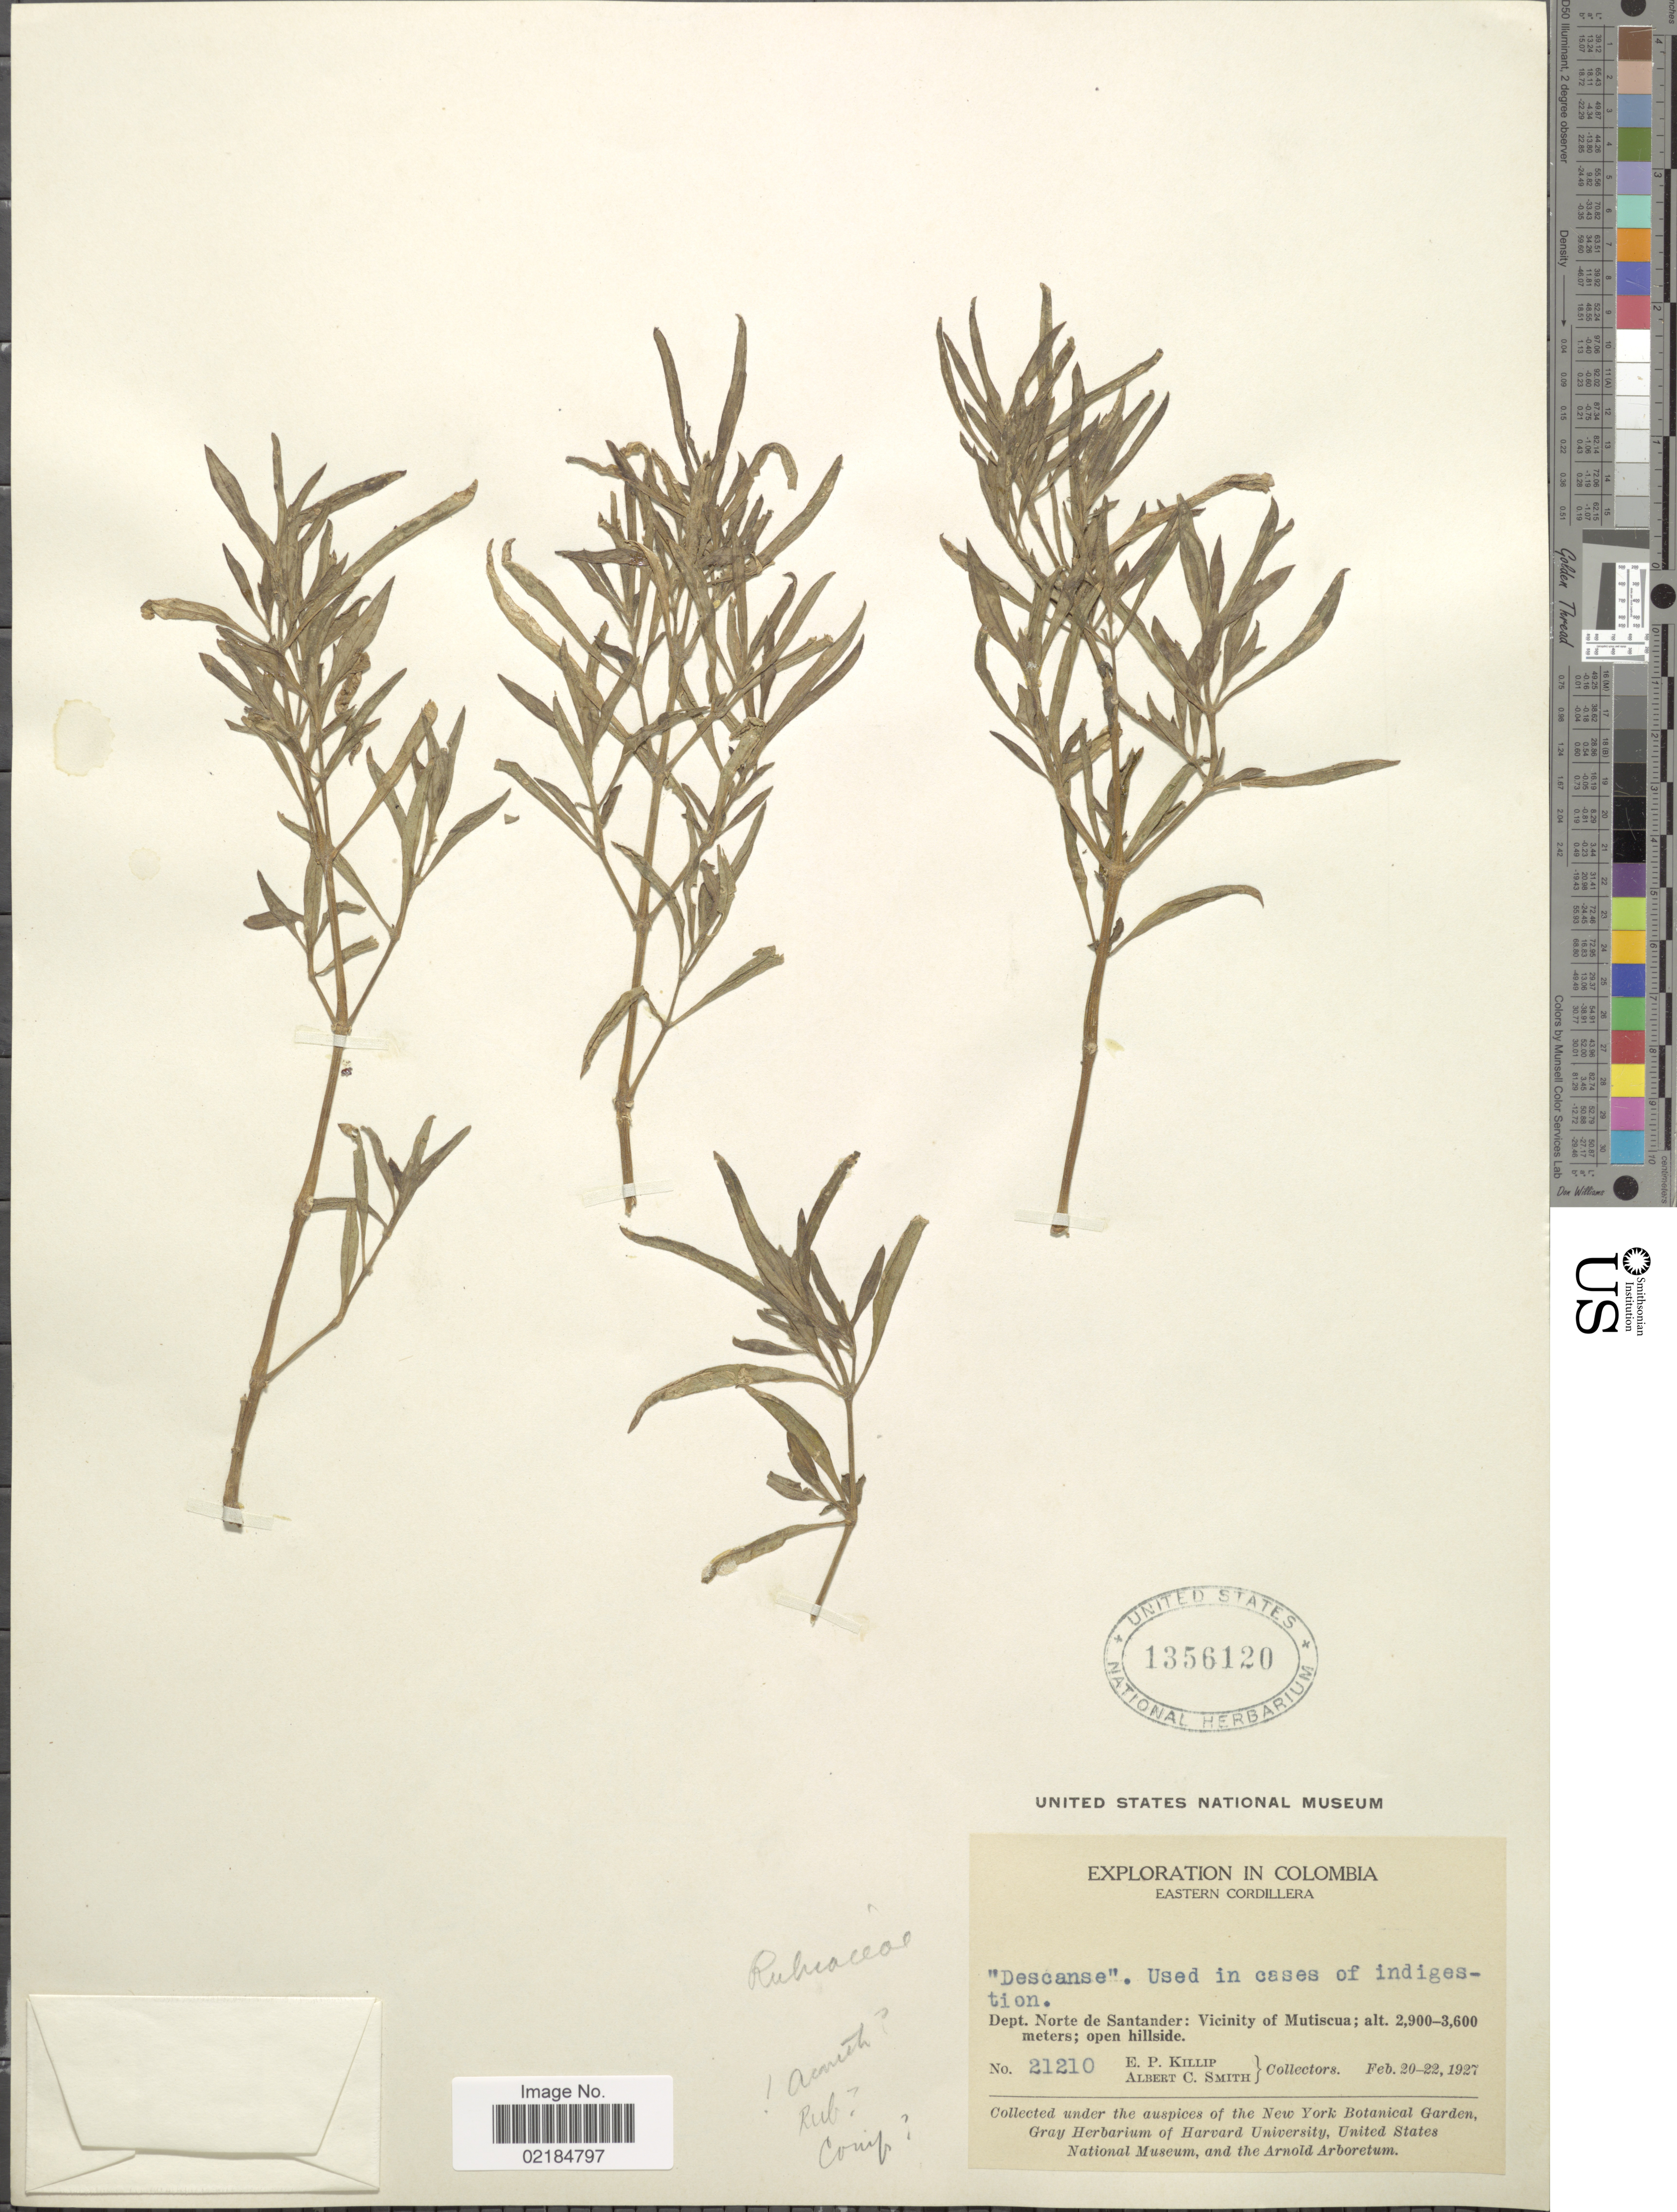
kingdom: Plantae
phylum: Tracheophyta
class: Magnoliopsida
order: Asterales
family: Asteraceae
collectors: E. P. Killip & A. C. Smith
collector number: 21210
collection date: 1927-02-20/1927-02-22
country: Colombia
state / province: Norte de Santander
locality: Eastern Cordillera, Dept. Norte de Santander : Vicinity of Mutiscua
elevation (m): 2900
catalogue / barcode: US 1356120